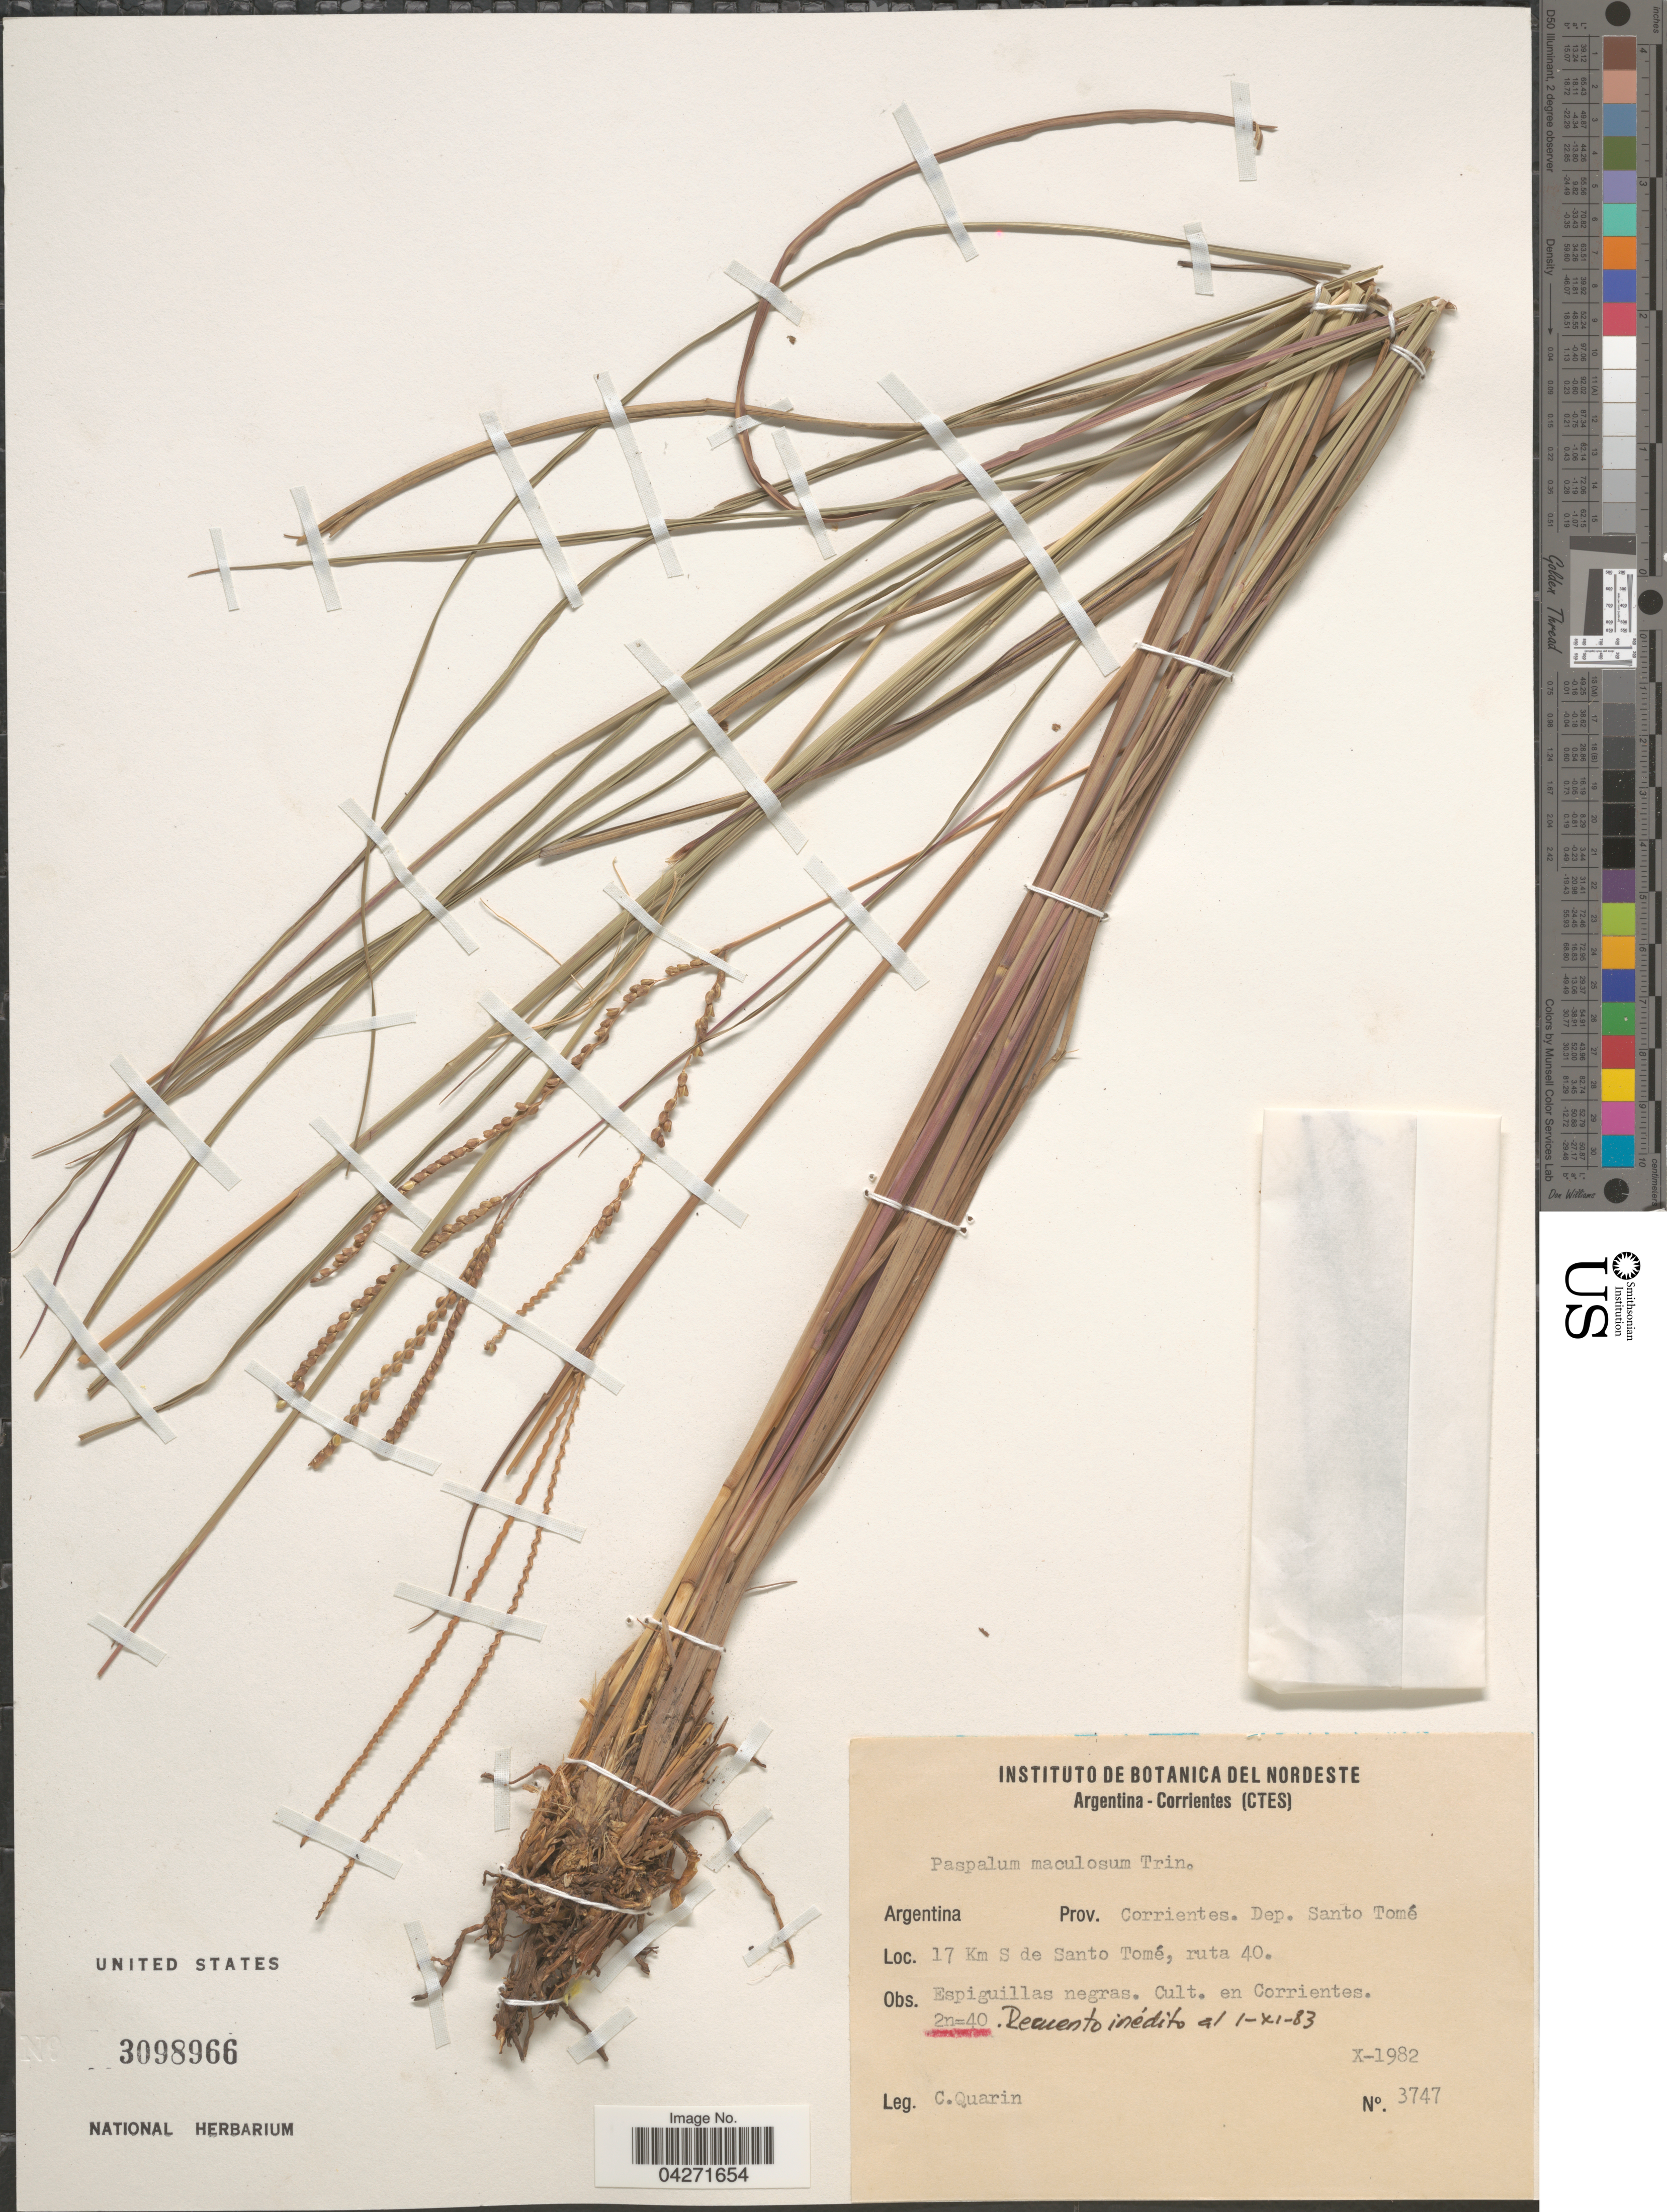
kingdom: Plantae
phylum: Tracheophyta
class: Liliopsida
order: Poales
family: Poaceae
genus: Paspalum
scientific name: Paspalum maculosum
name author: Trin.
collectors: C. Quarín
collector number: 3747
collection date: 1982-10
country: Argentina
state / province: Corrientes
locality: Dep. Santo Tomé. 17 Km S de Santo Tomé, ruta 40.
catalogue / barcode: US 3098966